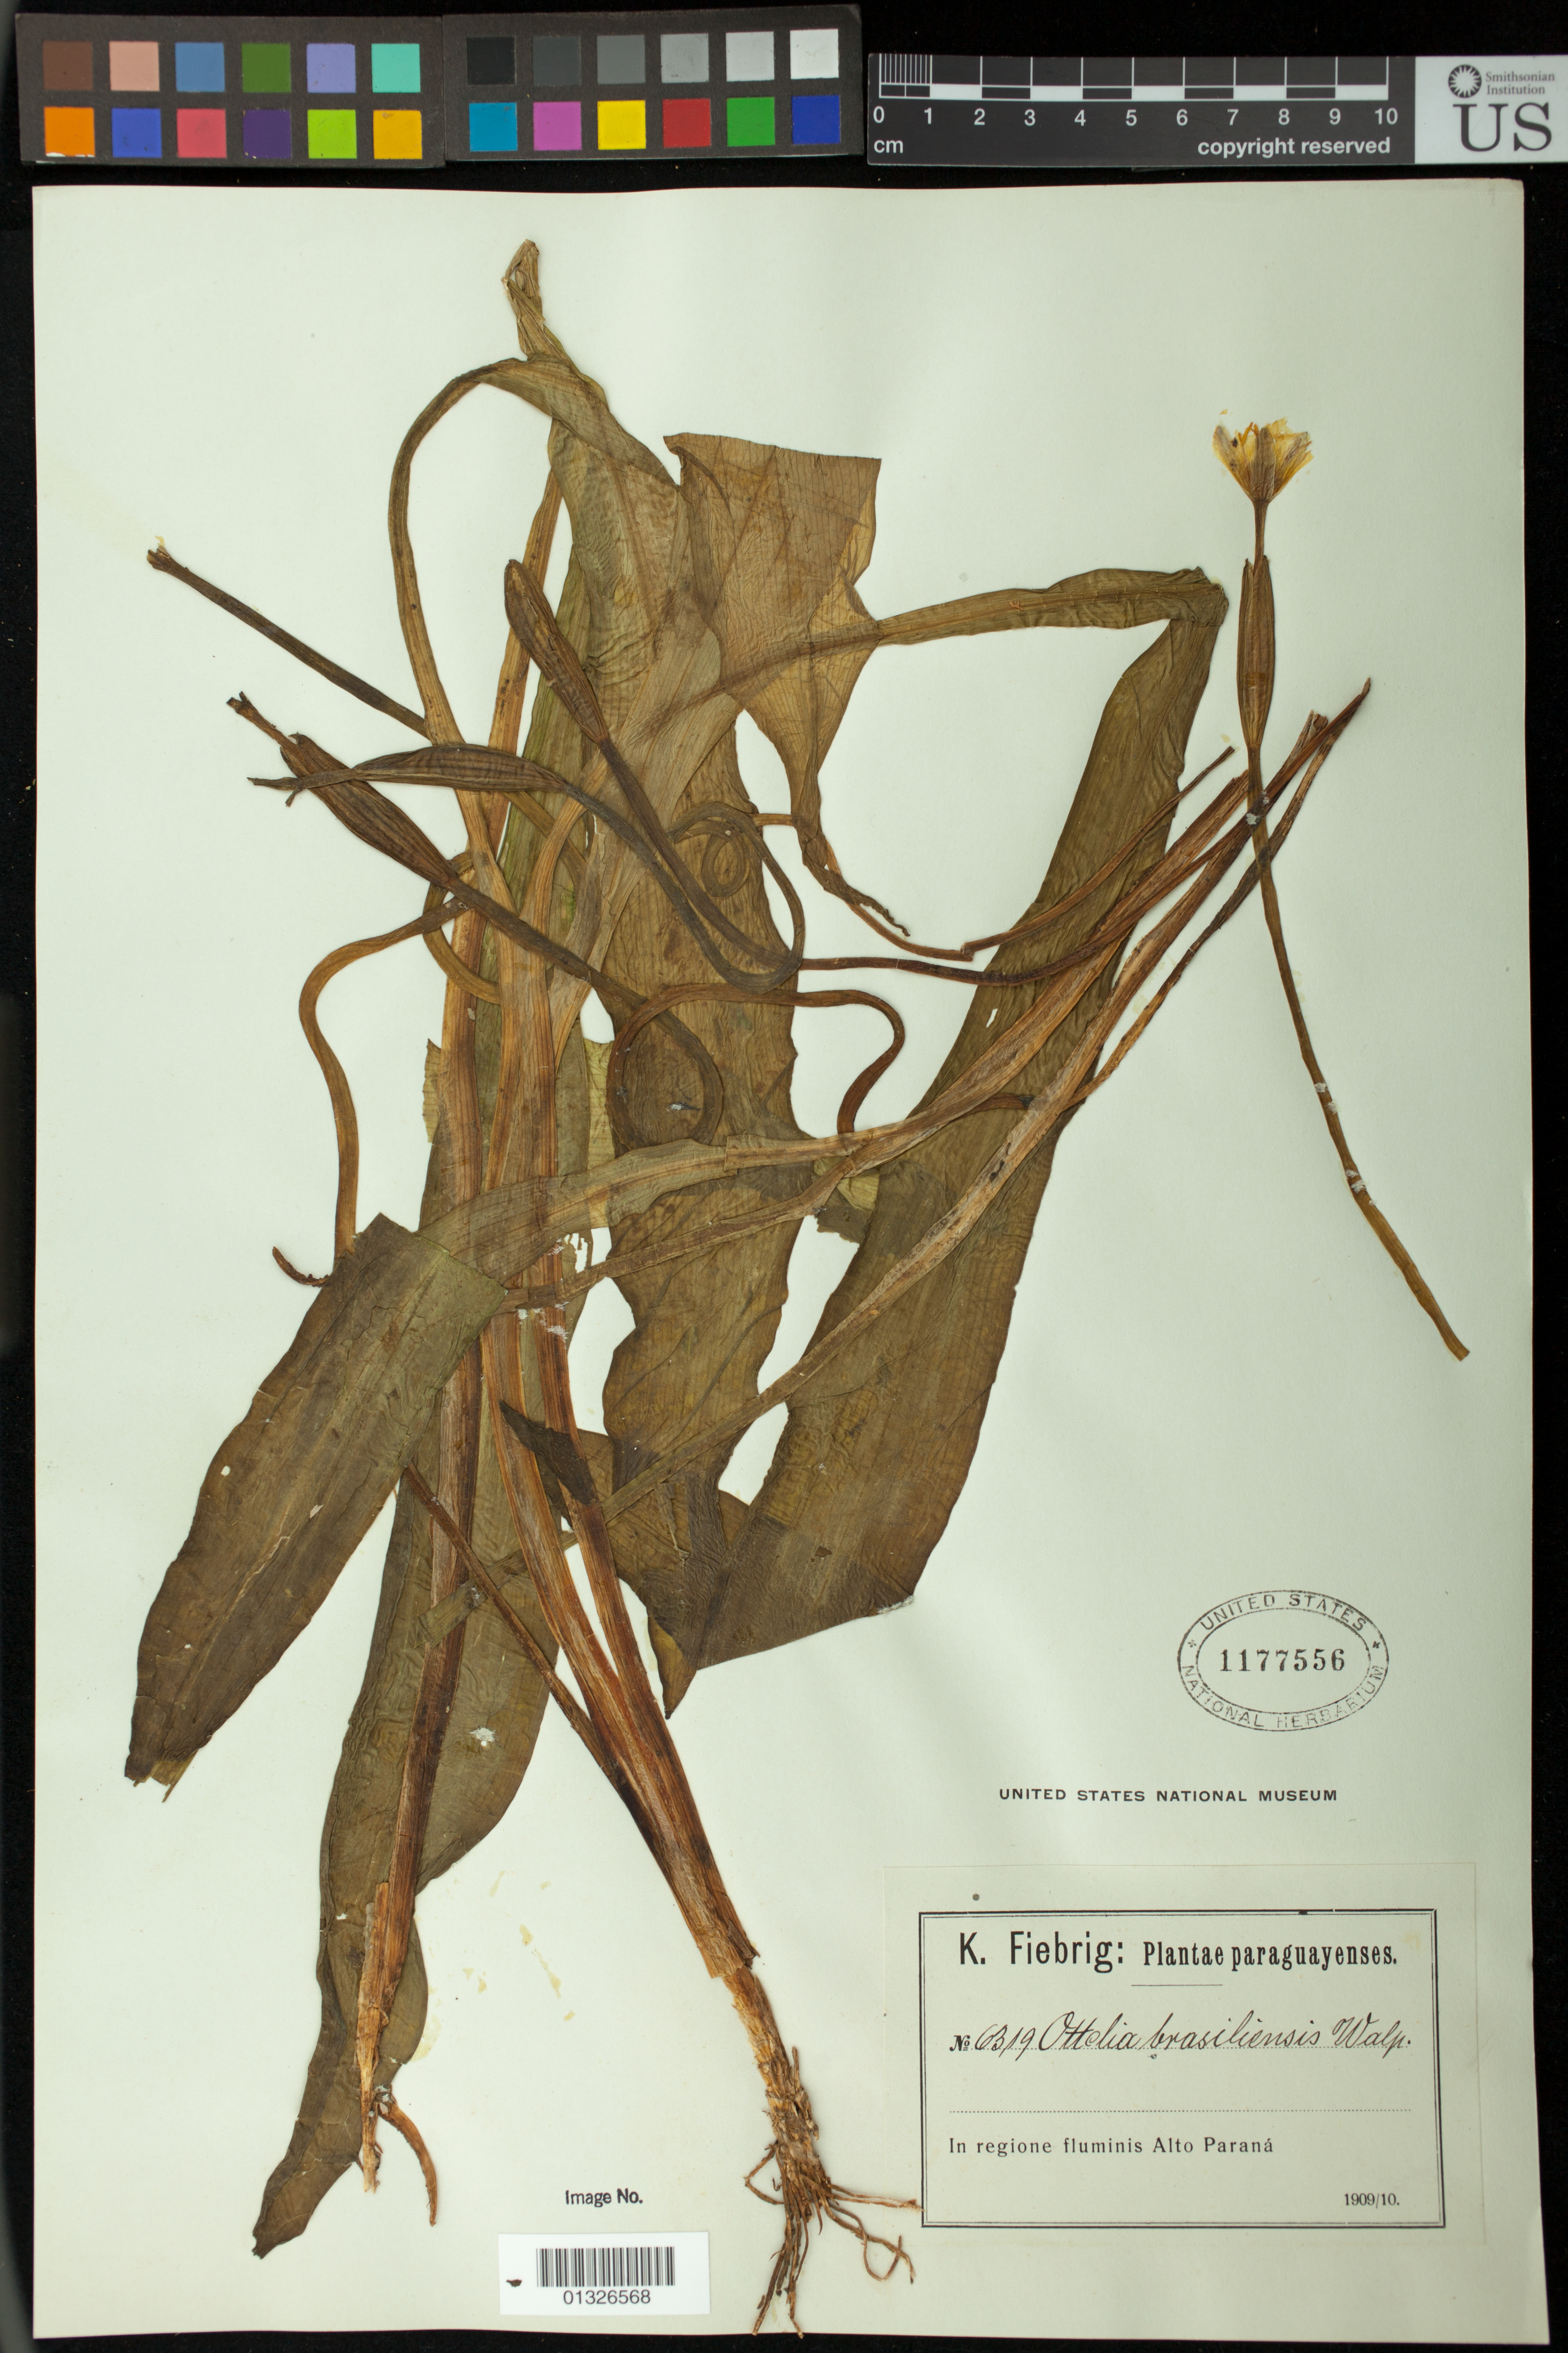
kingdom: Plantae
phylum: Tracheophyta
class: Liliopsida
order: Alismatales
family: Hydrocharitaceae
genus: Ottelia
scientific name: Ottelia brasiliensis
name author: (Planch.) Walp.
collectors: K. Fiebrig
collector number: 6319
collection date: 1905-03-23/1905-03-24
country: Paraguay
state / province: Alto Paraná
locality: In regione fluminis Alto Paraná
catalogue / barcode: US 1177556